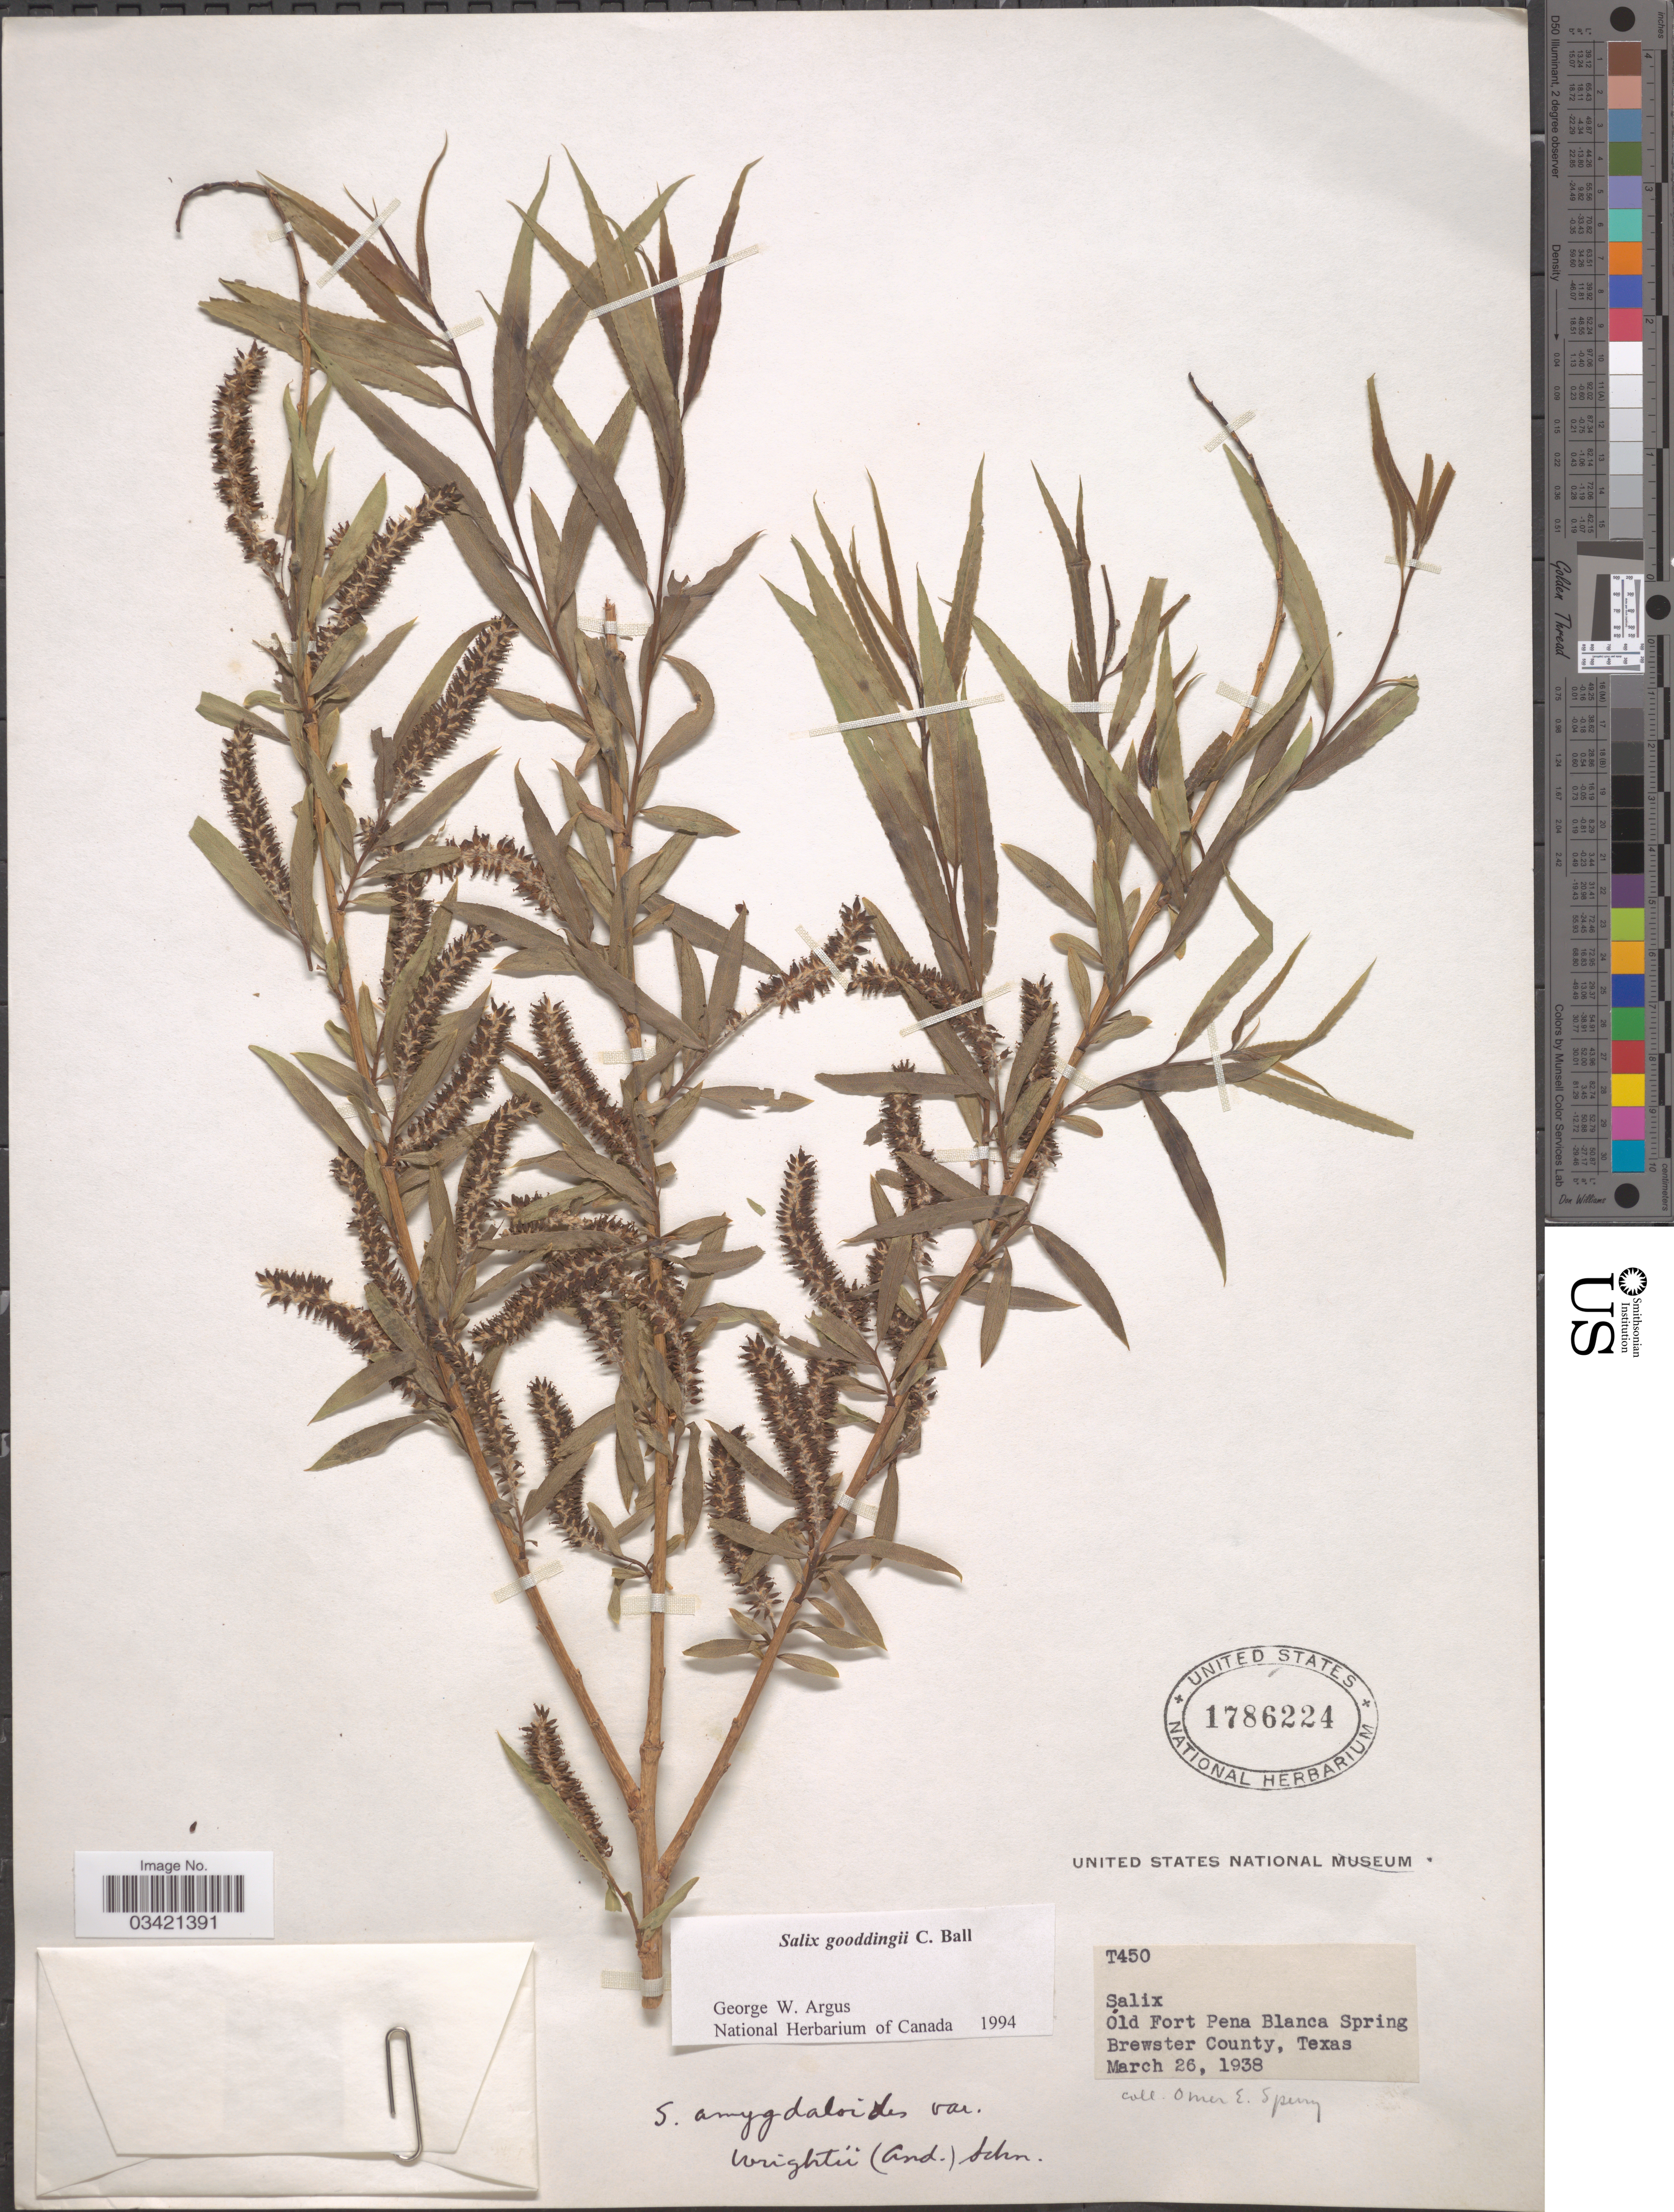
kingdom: Plantae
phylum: Tracheophyta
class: Magnoliopsida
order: Malpighiales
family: Salicaceae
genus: Salix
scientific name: Salix gooddingii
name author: C.R. Ball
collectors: O. E. Sperry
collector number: T450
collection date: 1938-03-26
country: United States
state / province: Texas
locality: Old Fort Pena Blanca Spring. Brewster County.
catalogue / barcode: US 1786224